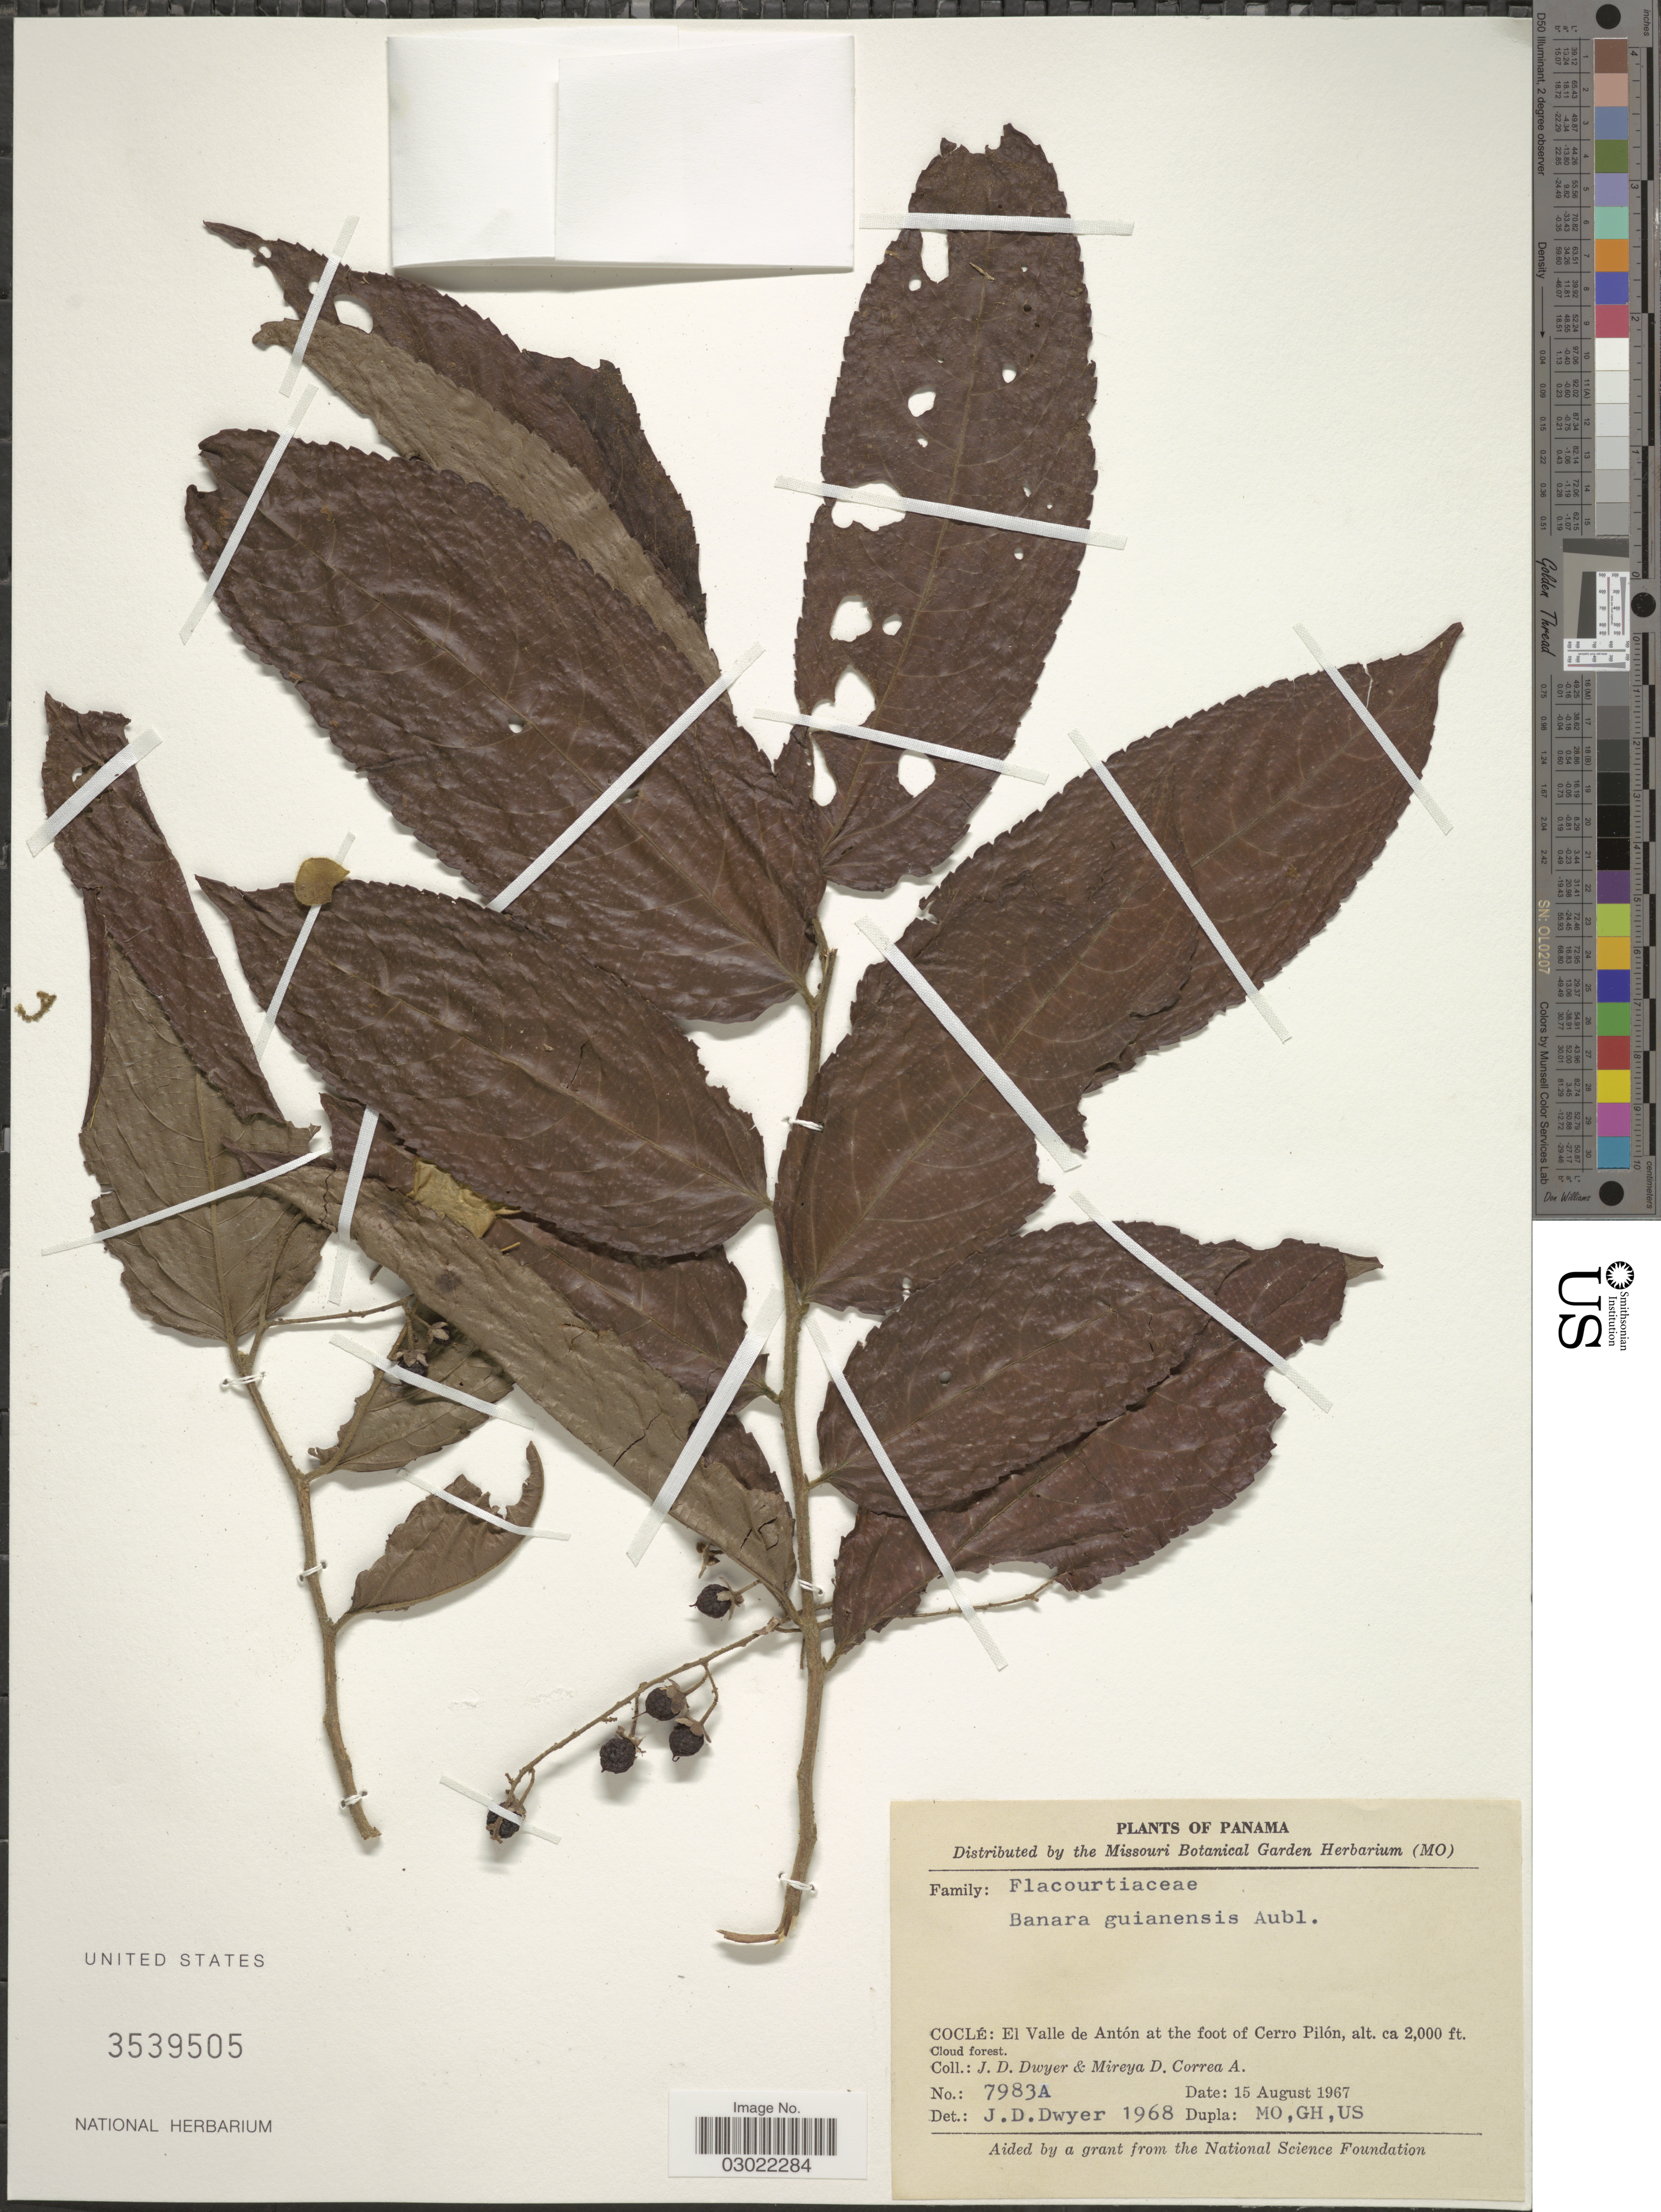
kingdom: Plantae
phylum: Tracheophyta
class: Magnoliopsida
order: Malpighiales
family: Salicaceae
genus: Banara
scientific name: Banara guianensis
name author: Aubl.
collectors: J. D. Dwyer & M. D. Corrêa-A.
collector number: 7983A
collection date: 1967-08-15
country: Panama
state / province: Coclé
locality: Coclé: El Valle de Antón at the foot of Cerro Pilón.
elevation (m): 610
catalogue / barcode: US 3539505